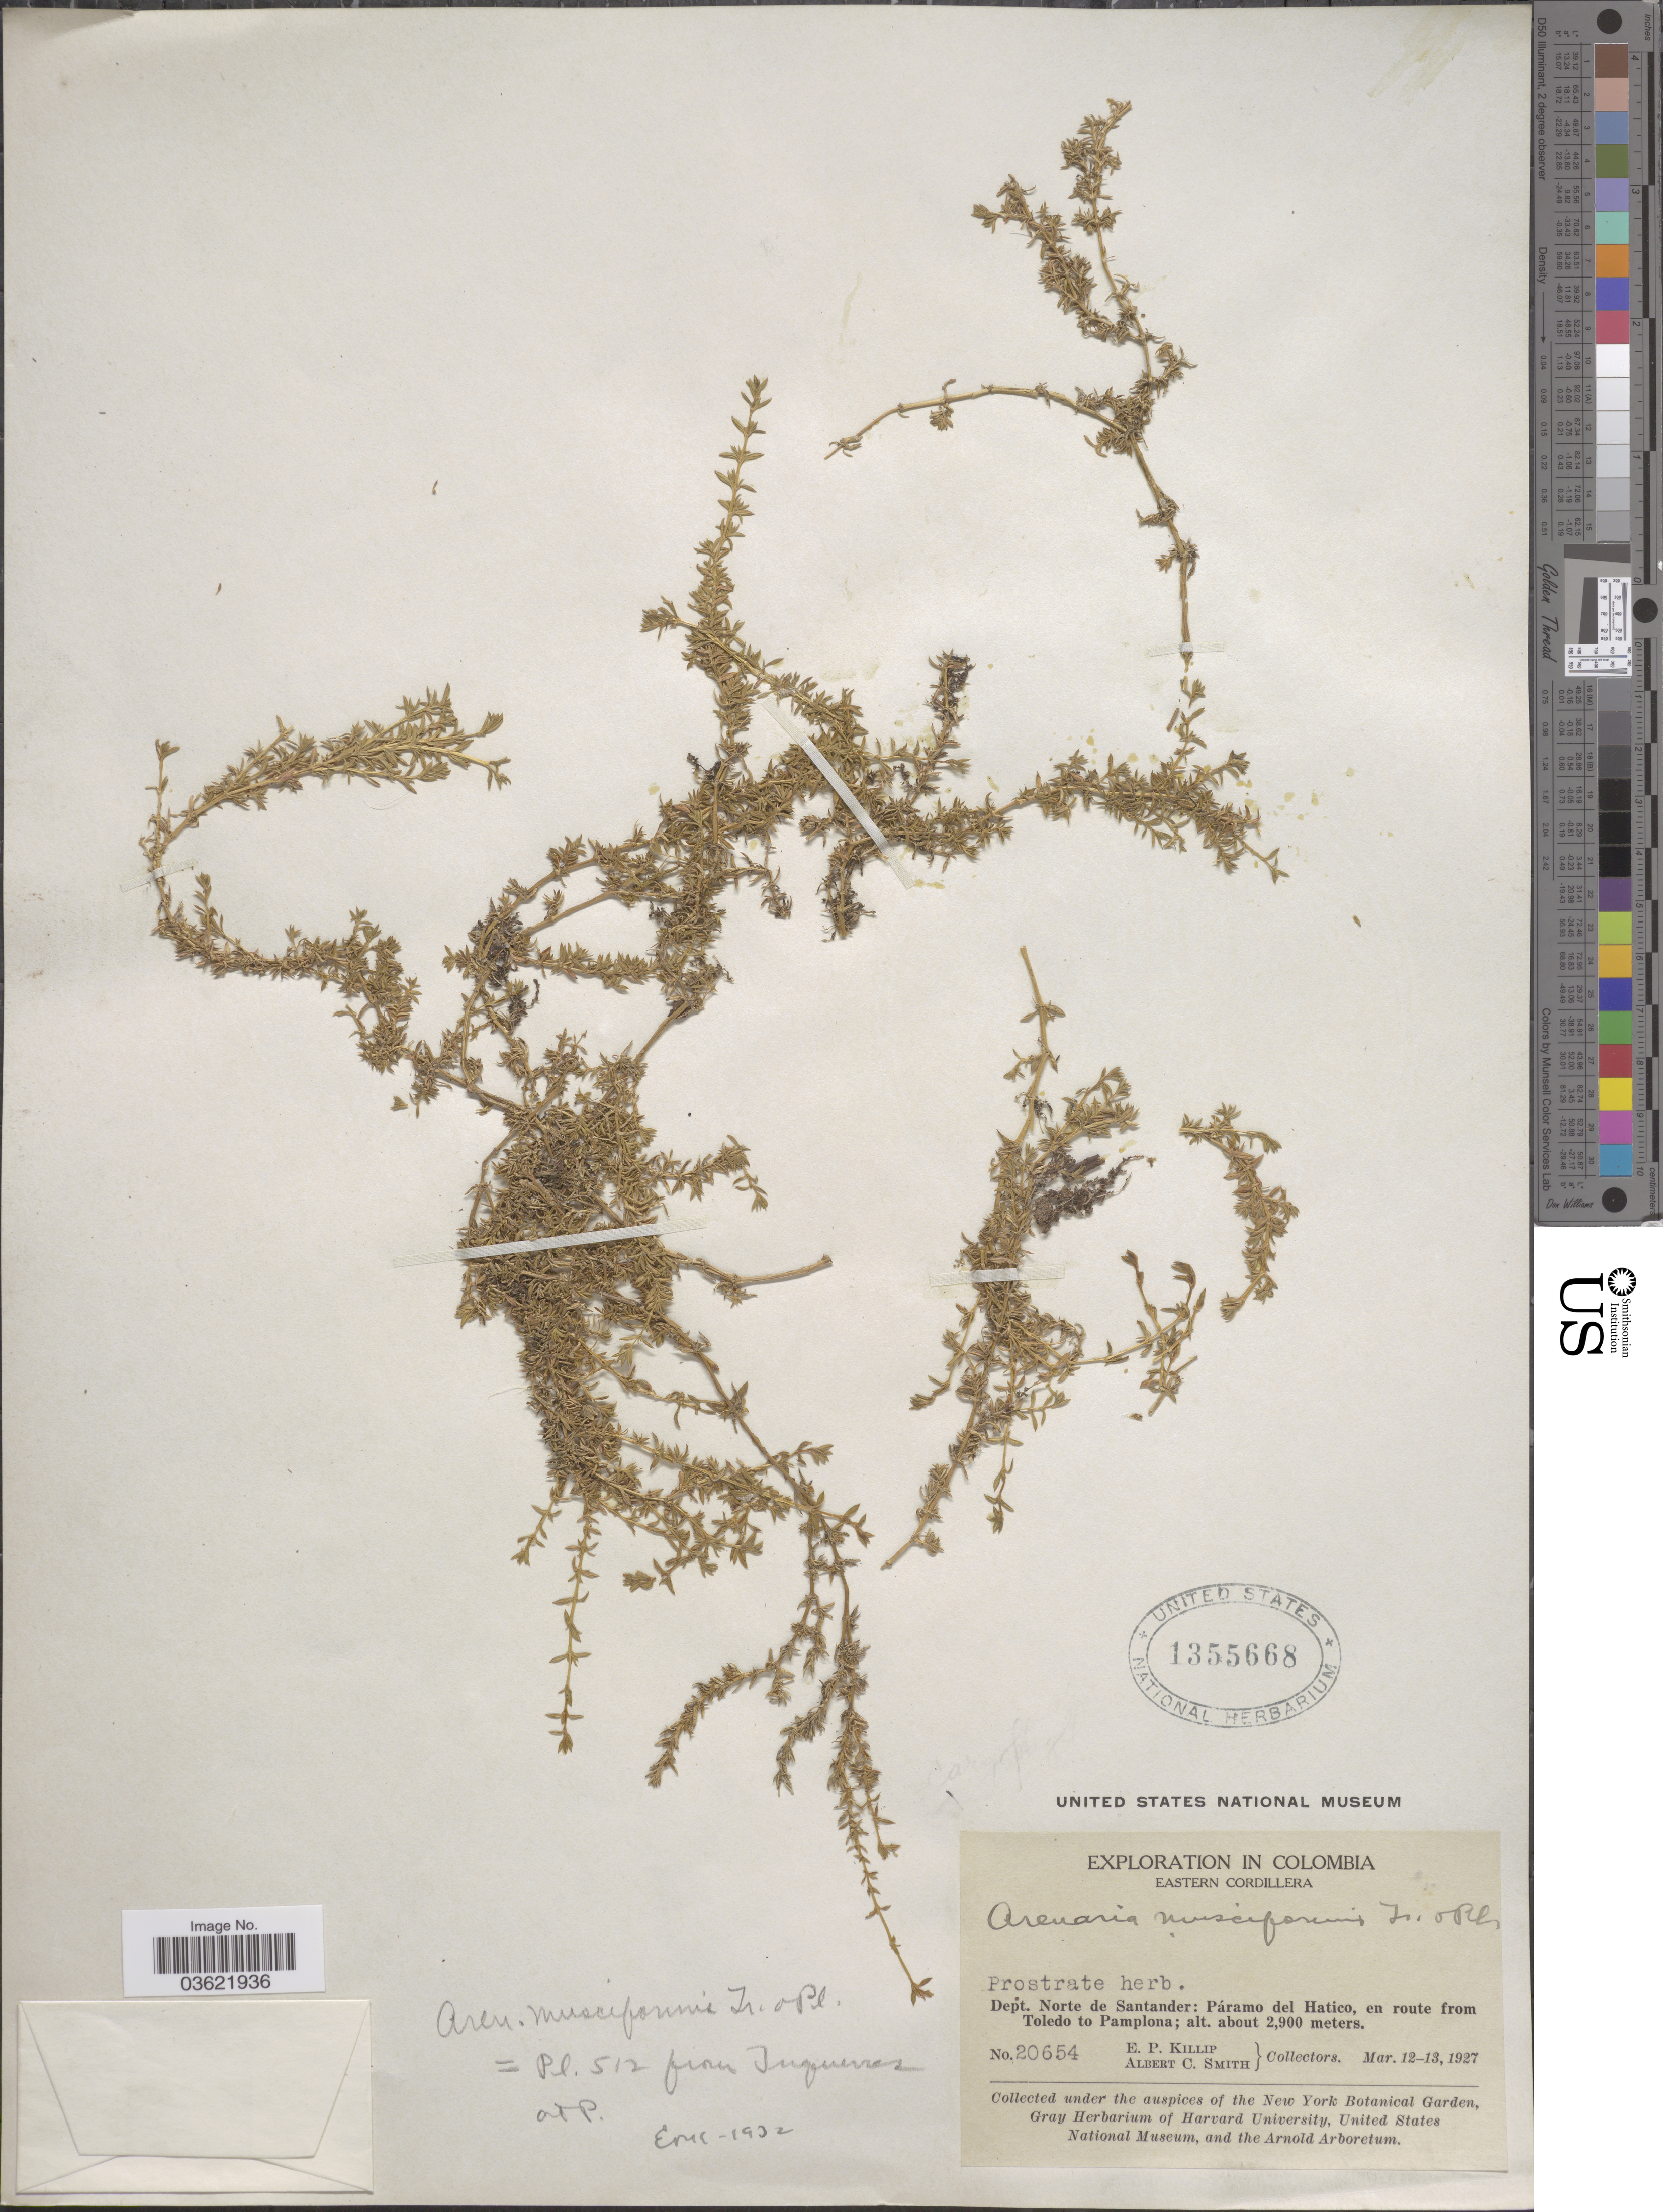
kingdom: Plantae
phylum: Tracheophyta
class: Magnoliopsida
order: Caryophyllales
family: Caryophyllaceae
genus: Arenaria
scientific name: Arenaria musciformis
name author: Triana & Planch.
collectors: E. P. Killip & A. C. Smith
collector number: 20654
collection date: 1927-03-12/1927-03-13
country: Colombia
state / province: Norte de Santander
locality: Eastern Cordillera. Dept. Norte de Santander: Páramo del Hatico, en route from Toledo to Pamplona.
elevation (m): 2900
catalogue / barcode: US 1355668